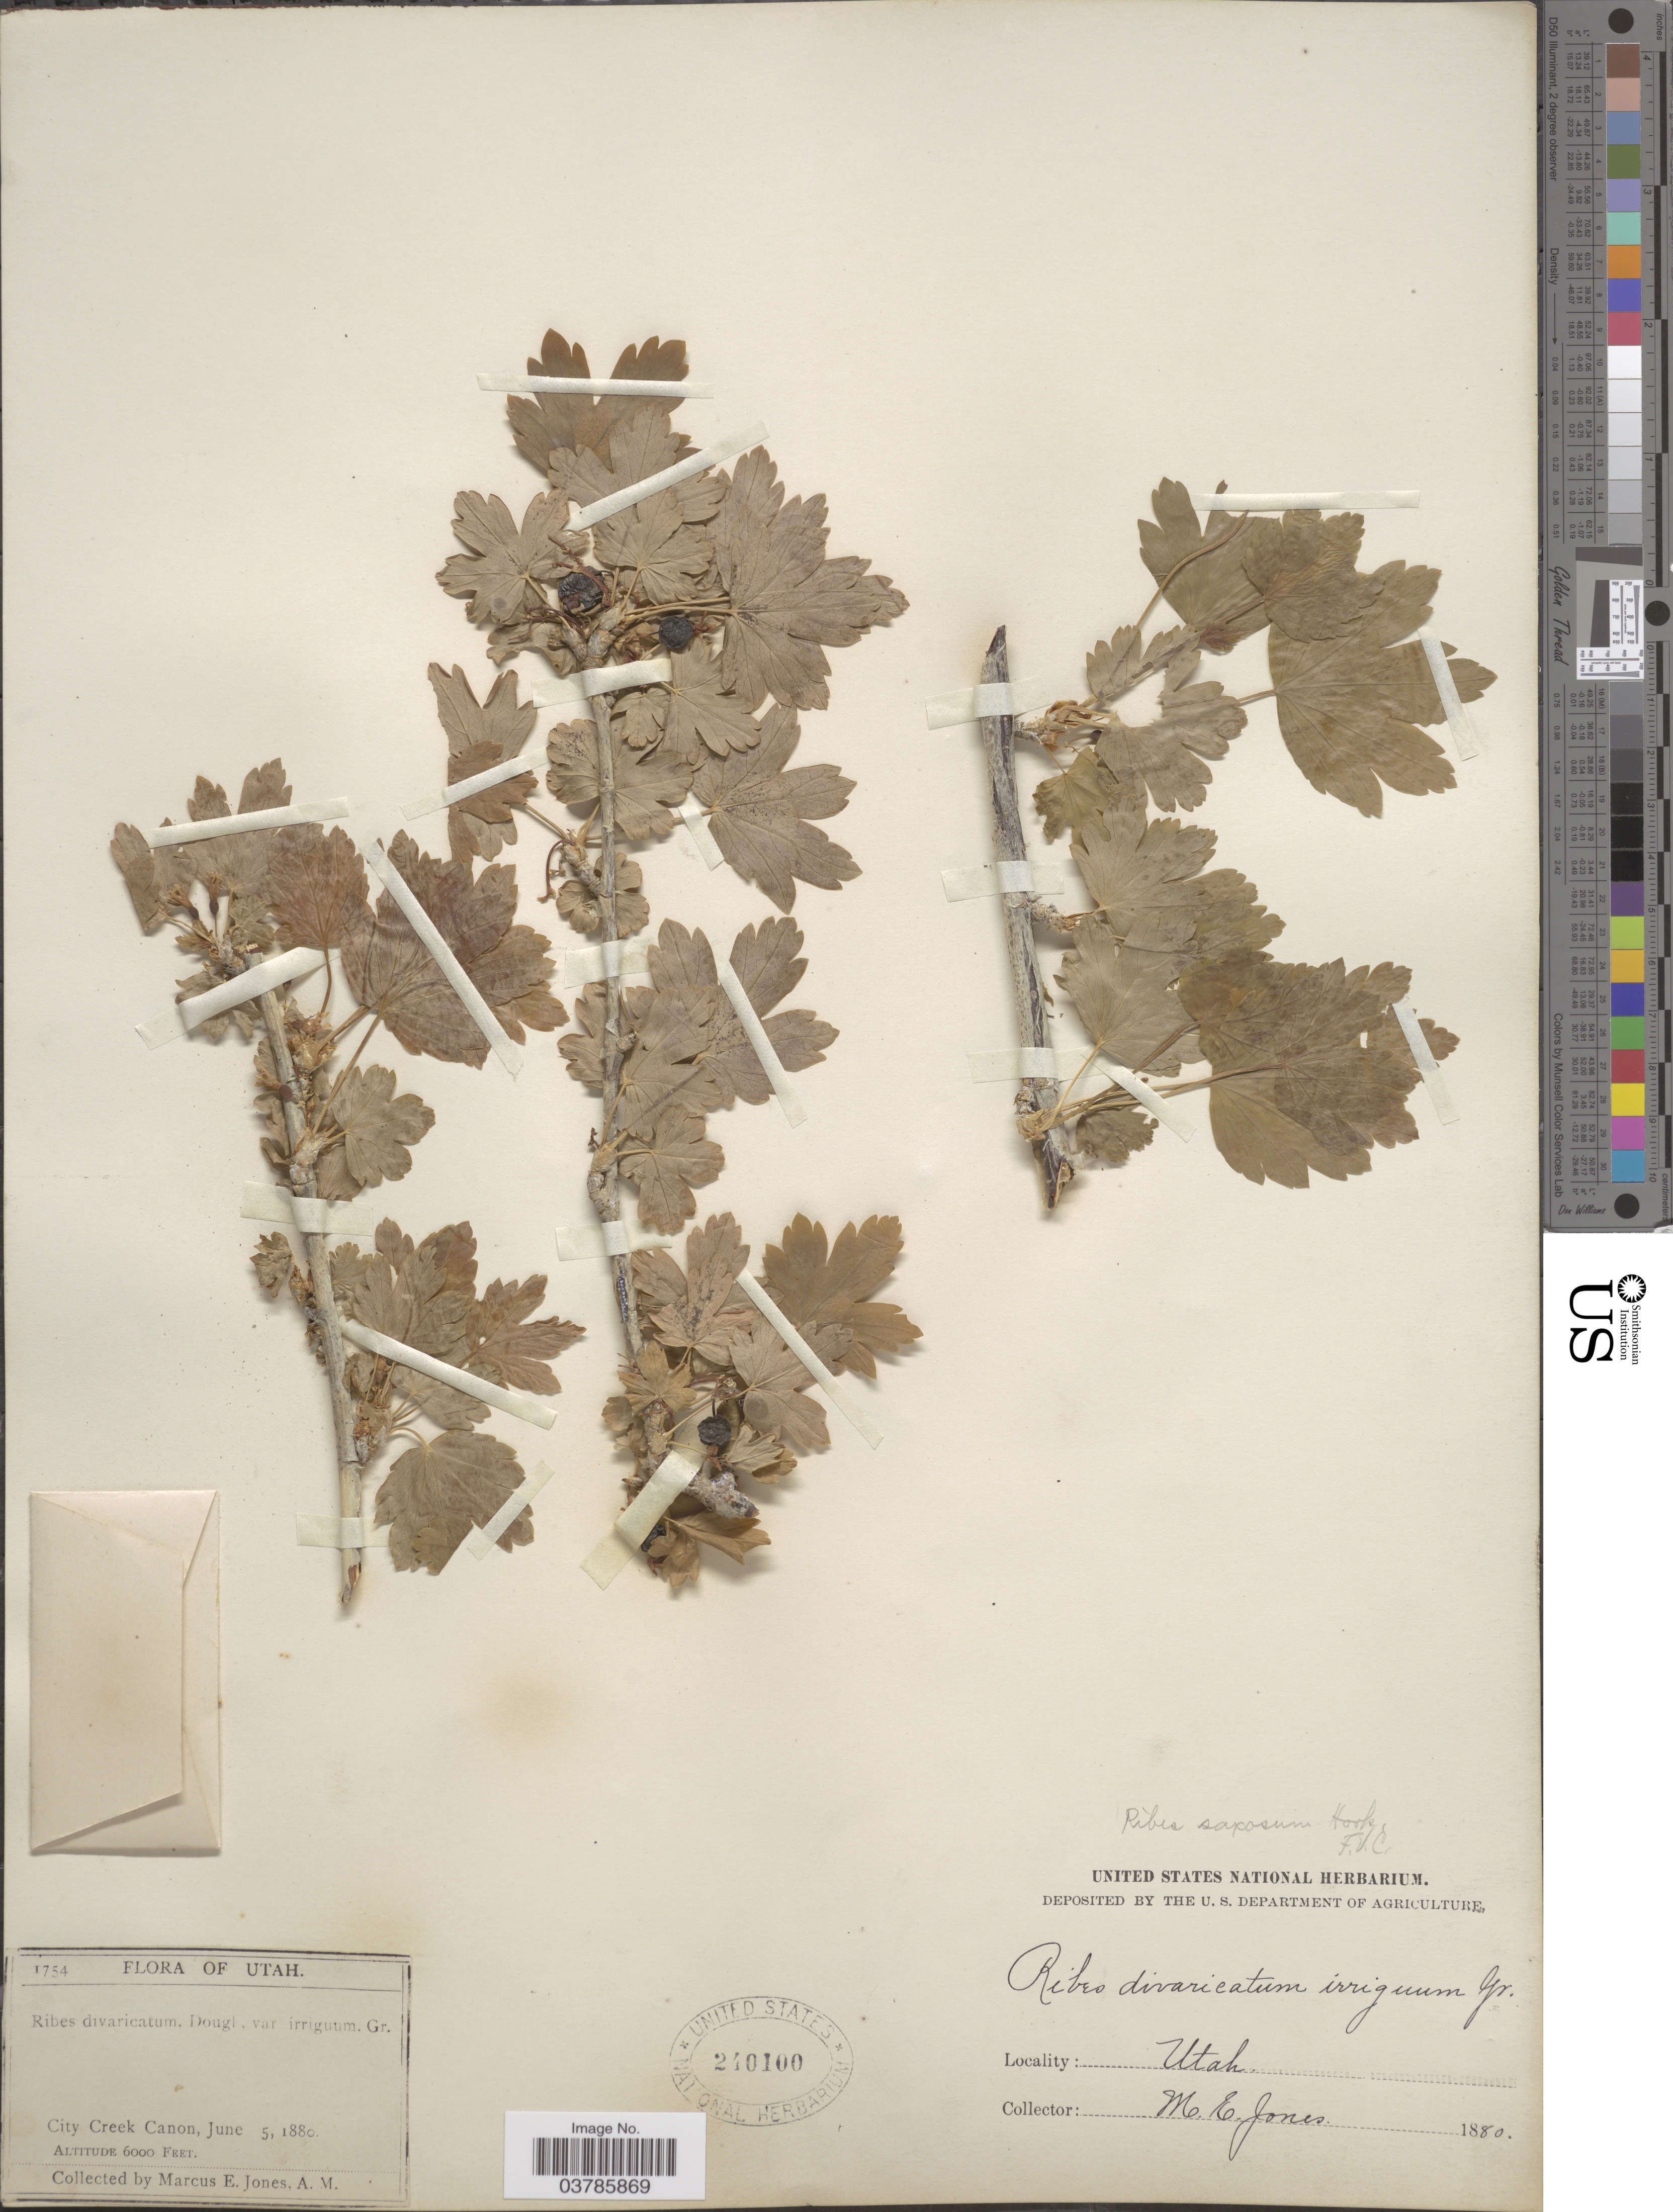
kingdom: Plantae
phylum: Tracheophyta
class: Magnoliopsida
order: Saxifragales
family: Grossulariaceae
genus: Ribes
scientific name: Ribes inerme var. inerme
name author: Rydb.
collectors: M. E. Jones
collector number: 1754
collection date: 1880-06-05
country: United States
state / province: Utah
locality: City Creek Canon.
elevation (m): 1829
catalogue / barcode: US 240100